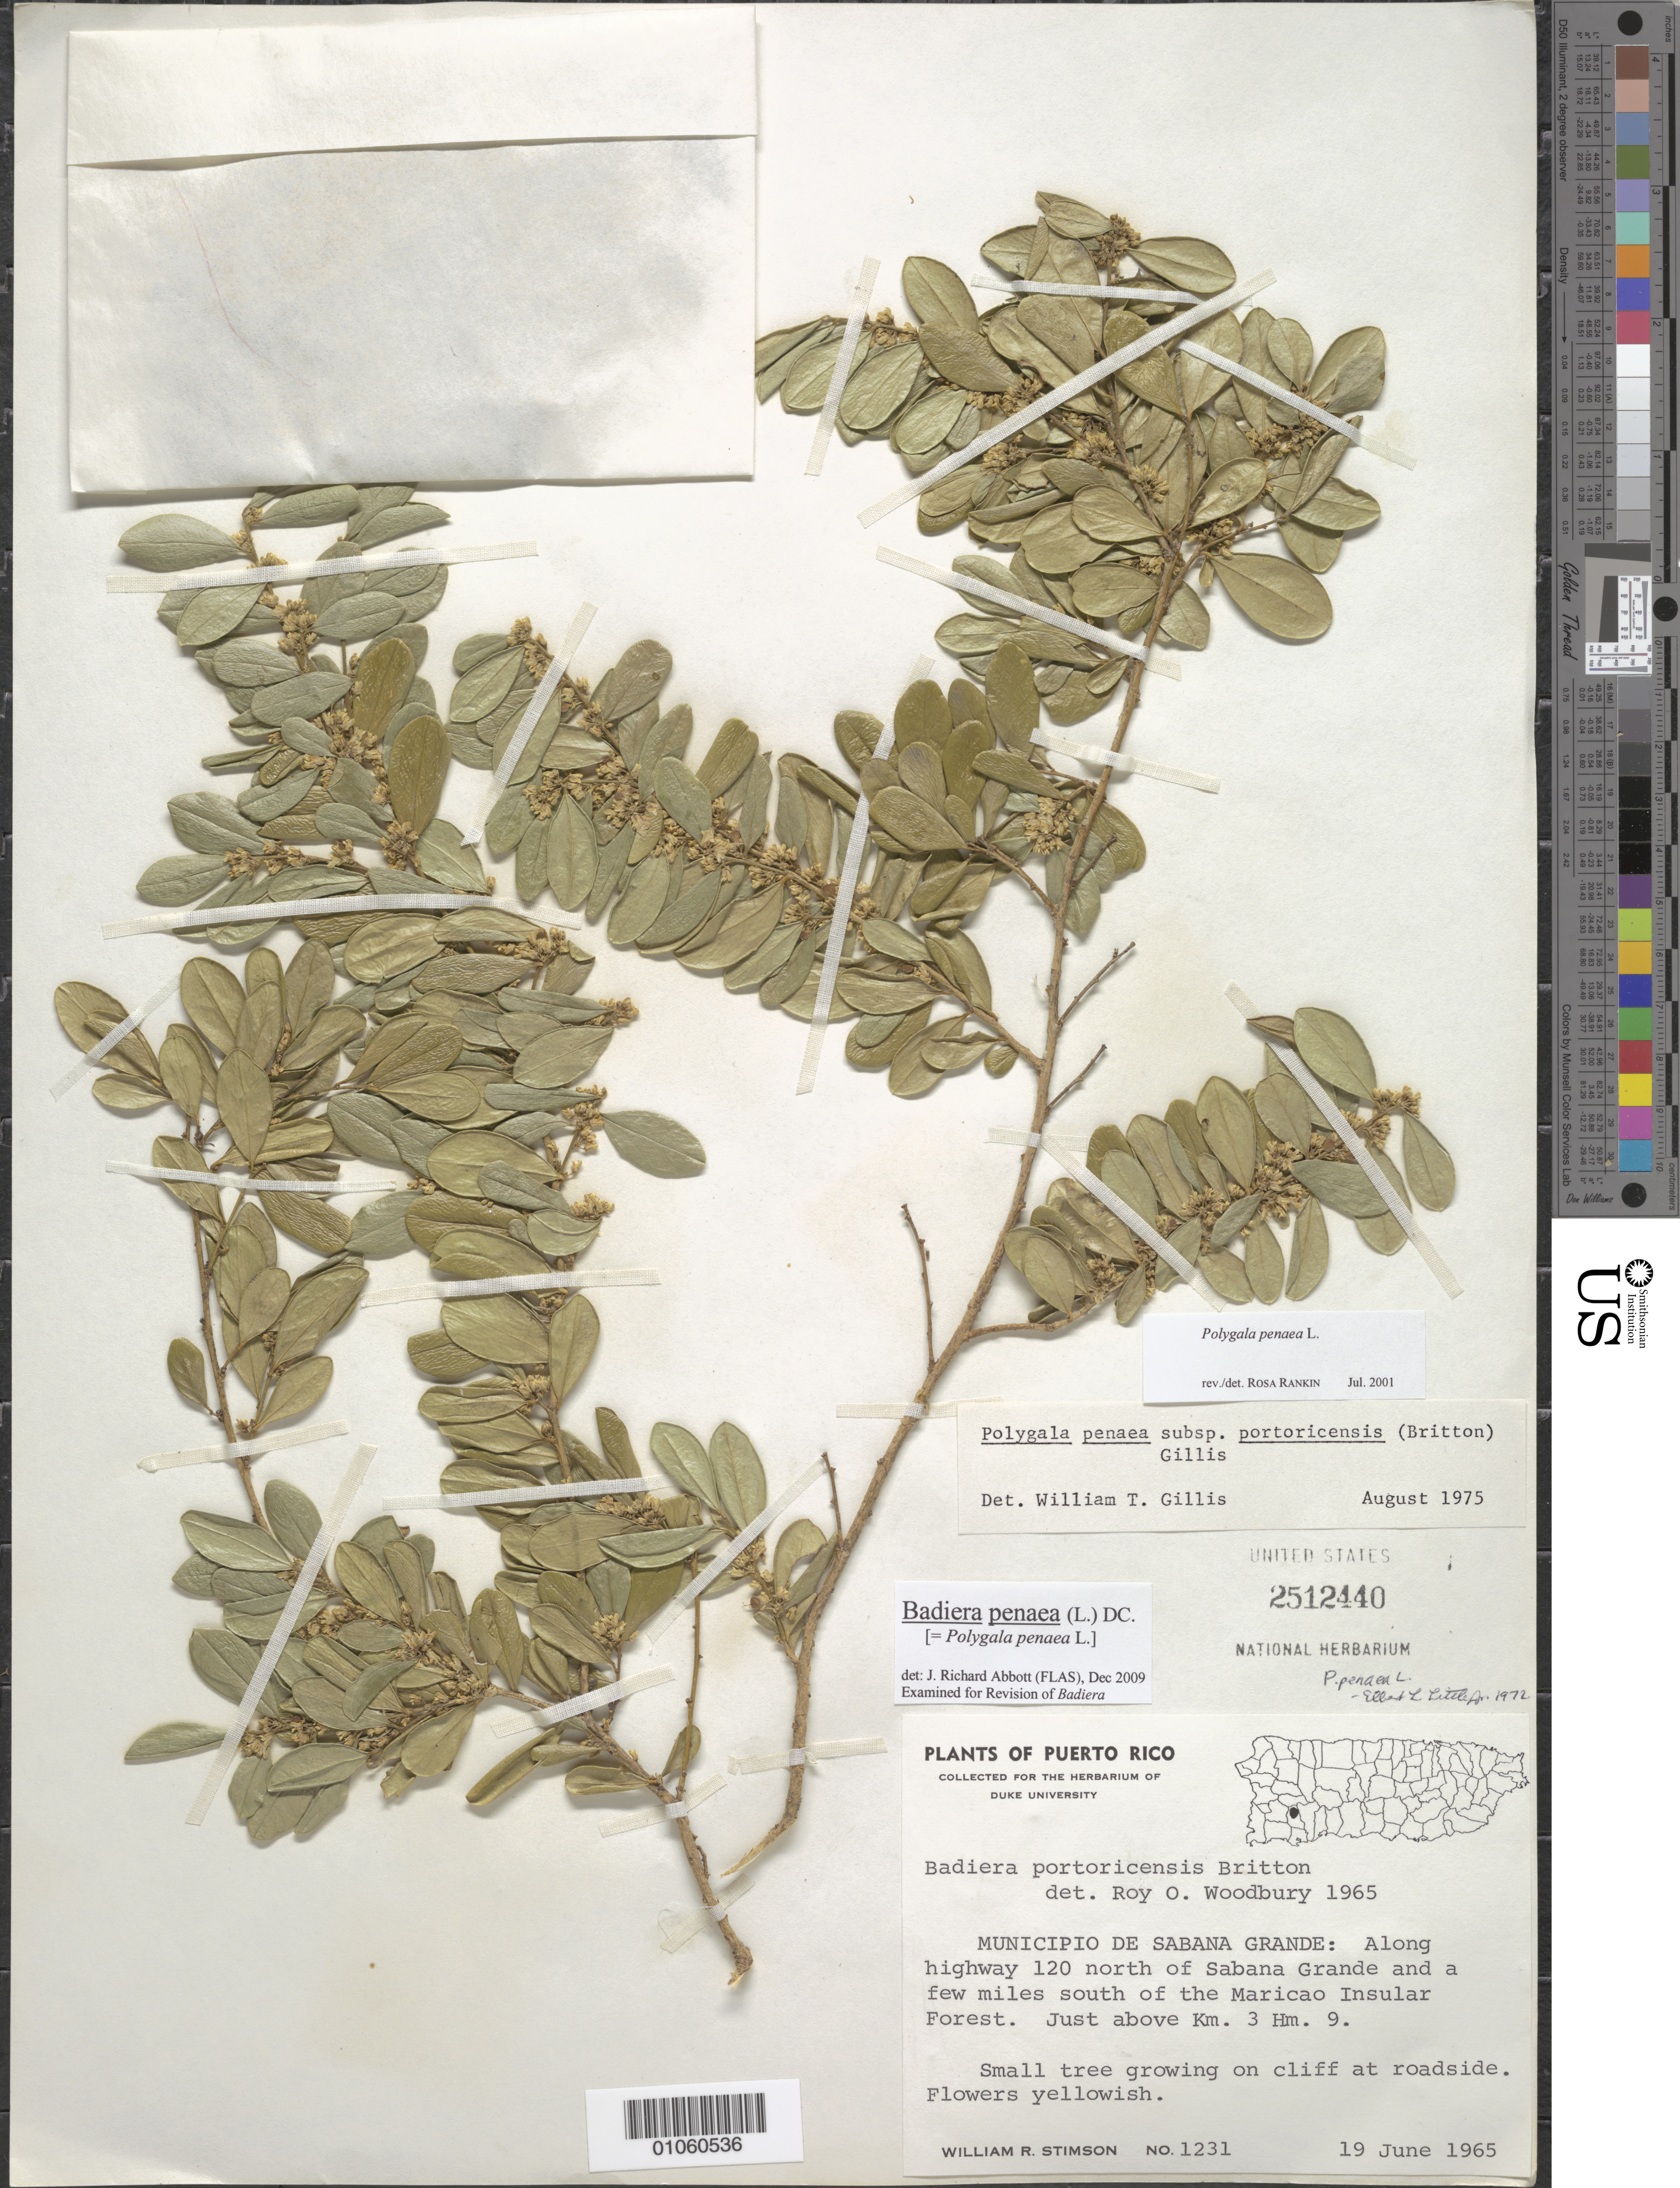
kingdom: Plantae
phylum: Tracheophyta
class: Magnoliopsida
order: Fabales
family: Polygalaceae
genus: Badiera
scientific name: Badiera penaea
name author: (L.) DC.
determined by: Abbott, J. R., (FLAS)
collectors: W. R. Stimson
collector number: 1231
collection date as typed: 19 Jun 1965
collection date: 1965-06-19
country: Puerto Rico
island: Puerto Rico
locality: Municipio de Sabana Grande, along highway 120 N of Sabana Grande and a few miles S of the Maricao Insular Forest, just above km 3 hm 9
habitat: Growing on cliff at roadside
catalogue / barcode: US 2512440